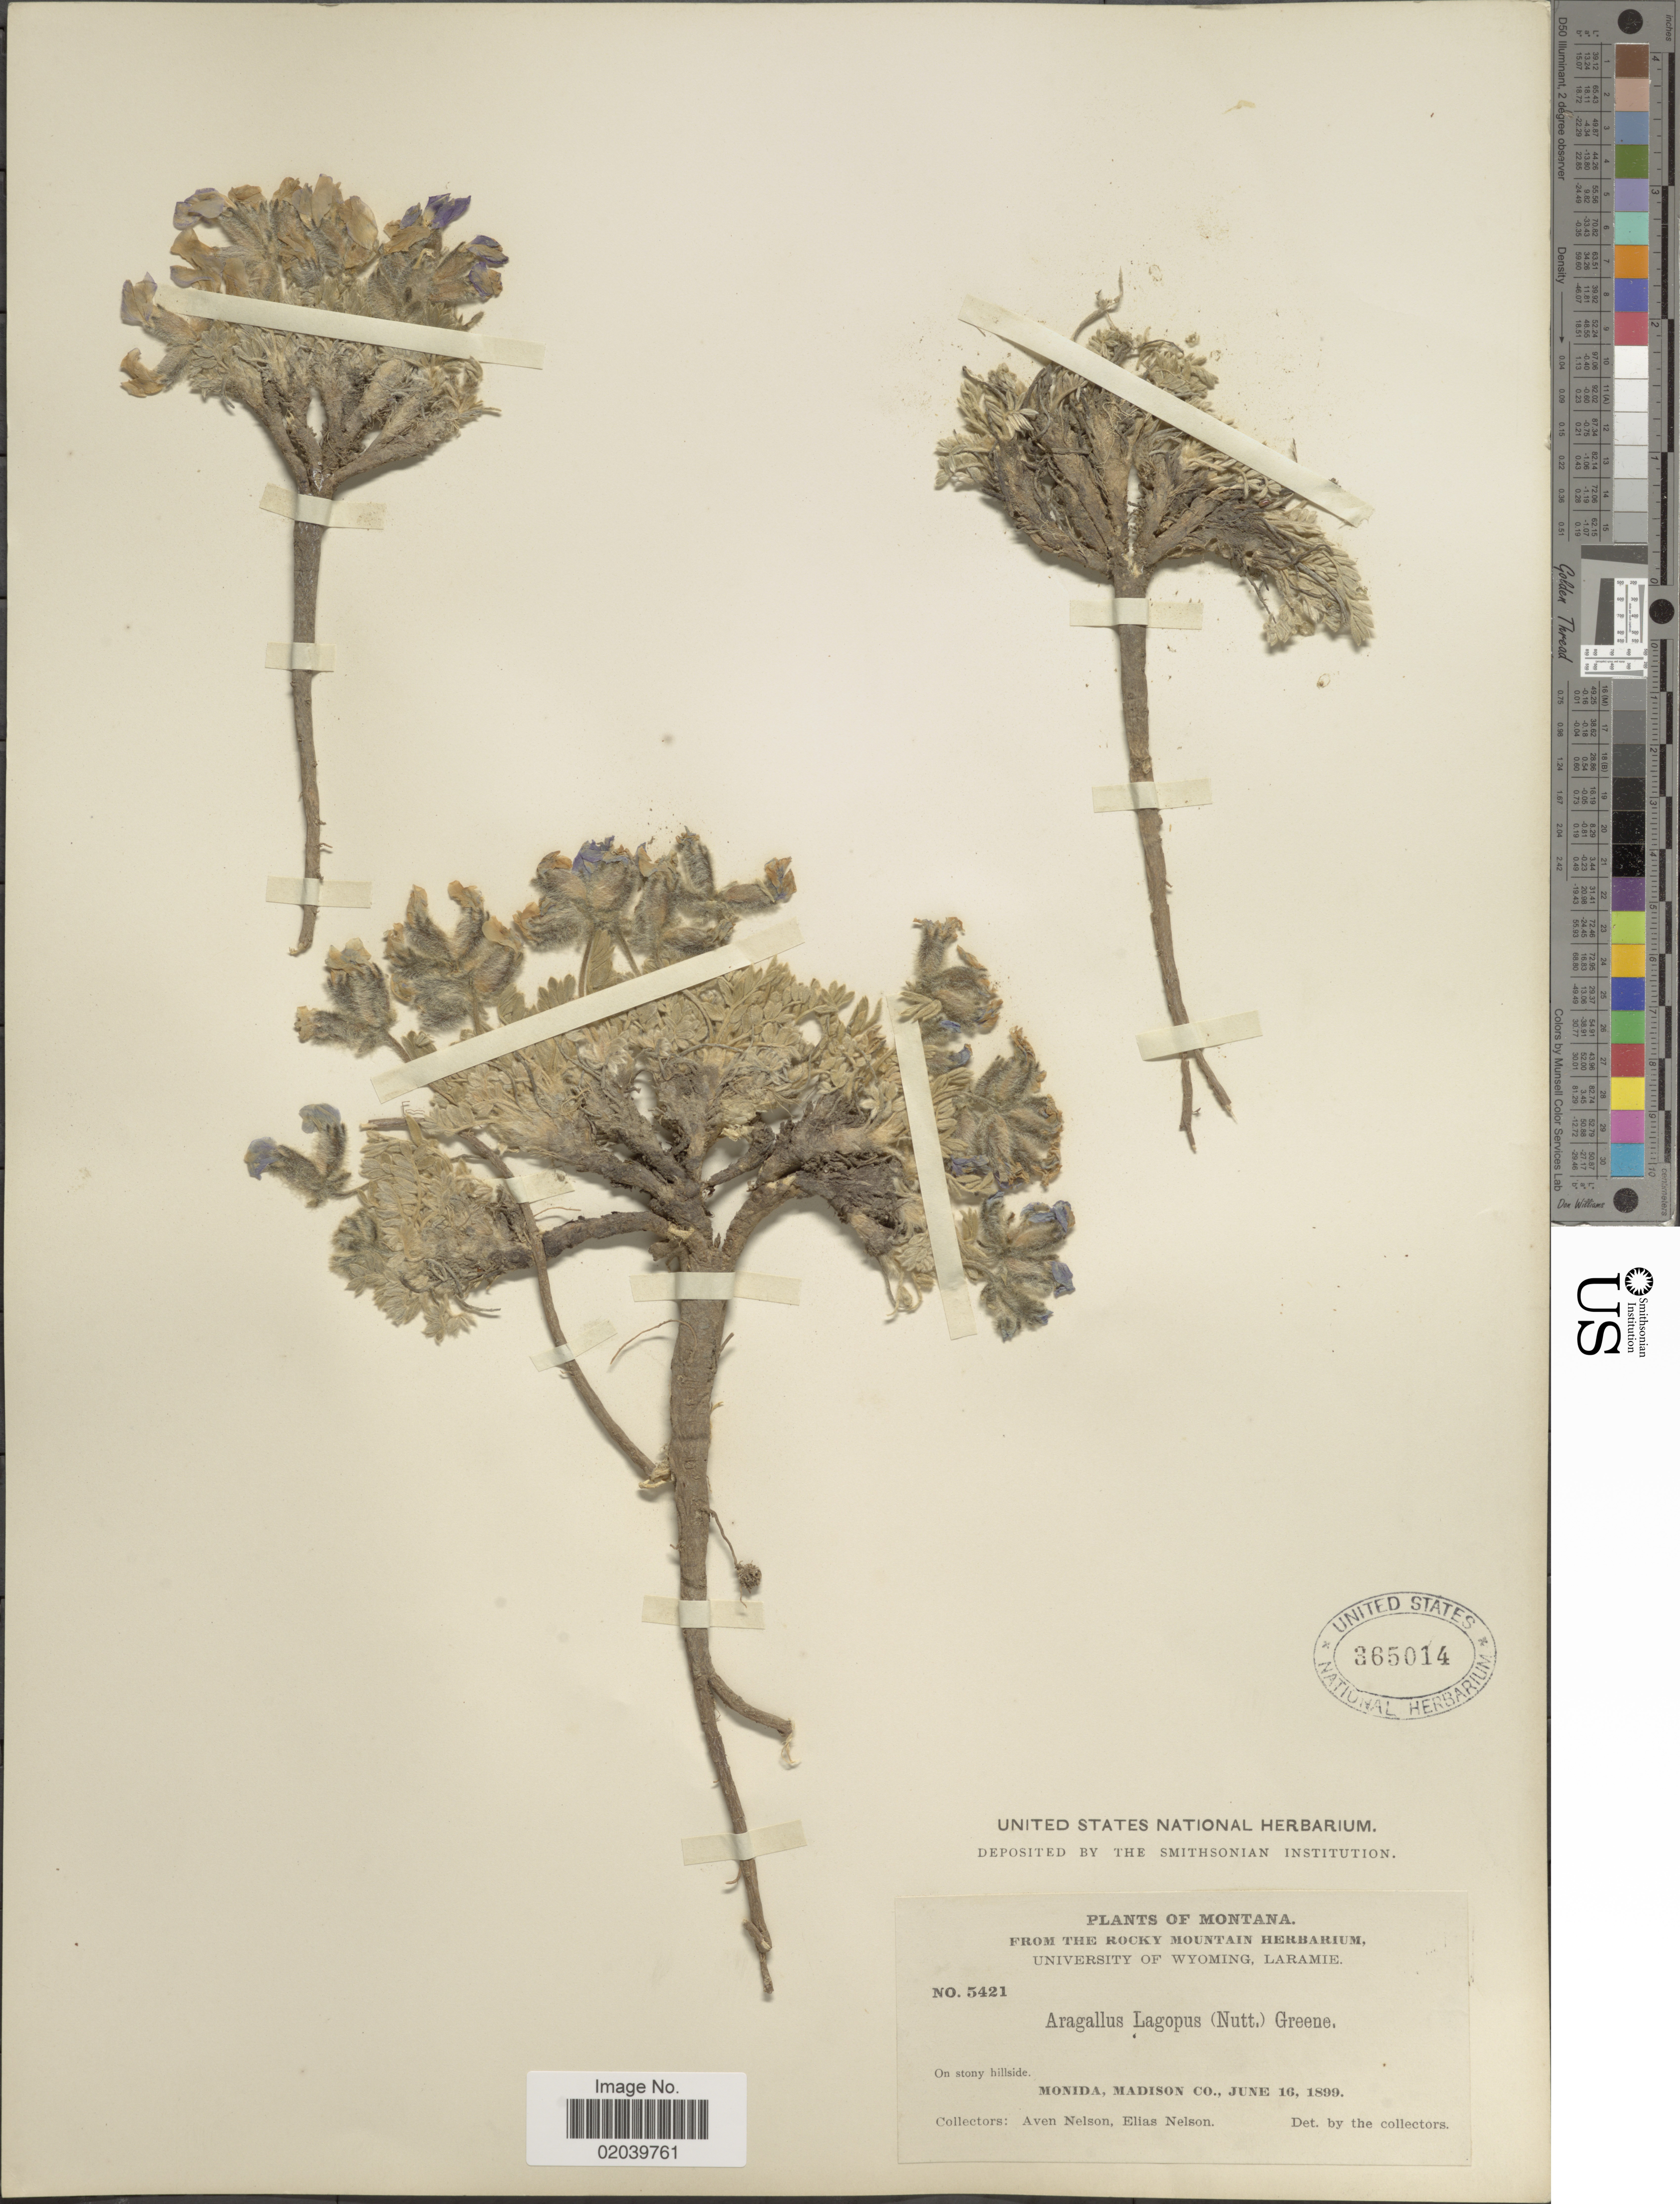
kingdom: Plantae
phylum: Tracheophyta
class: Magnoliopsida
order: Fabales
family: Fabaceae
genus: Oxytropis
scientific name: Oxytropis lagopus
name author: Nutt.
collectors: A. Nelson & E. Nelson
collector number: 5421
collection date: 1899-06-16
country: United States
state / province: Montana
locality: On stony hillside. Monida, Madison Co.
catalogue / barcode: US 365014